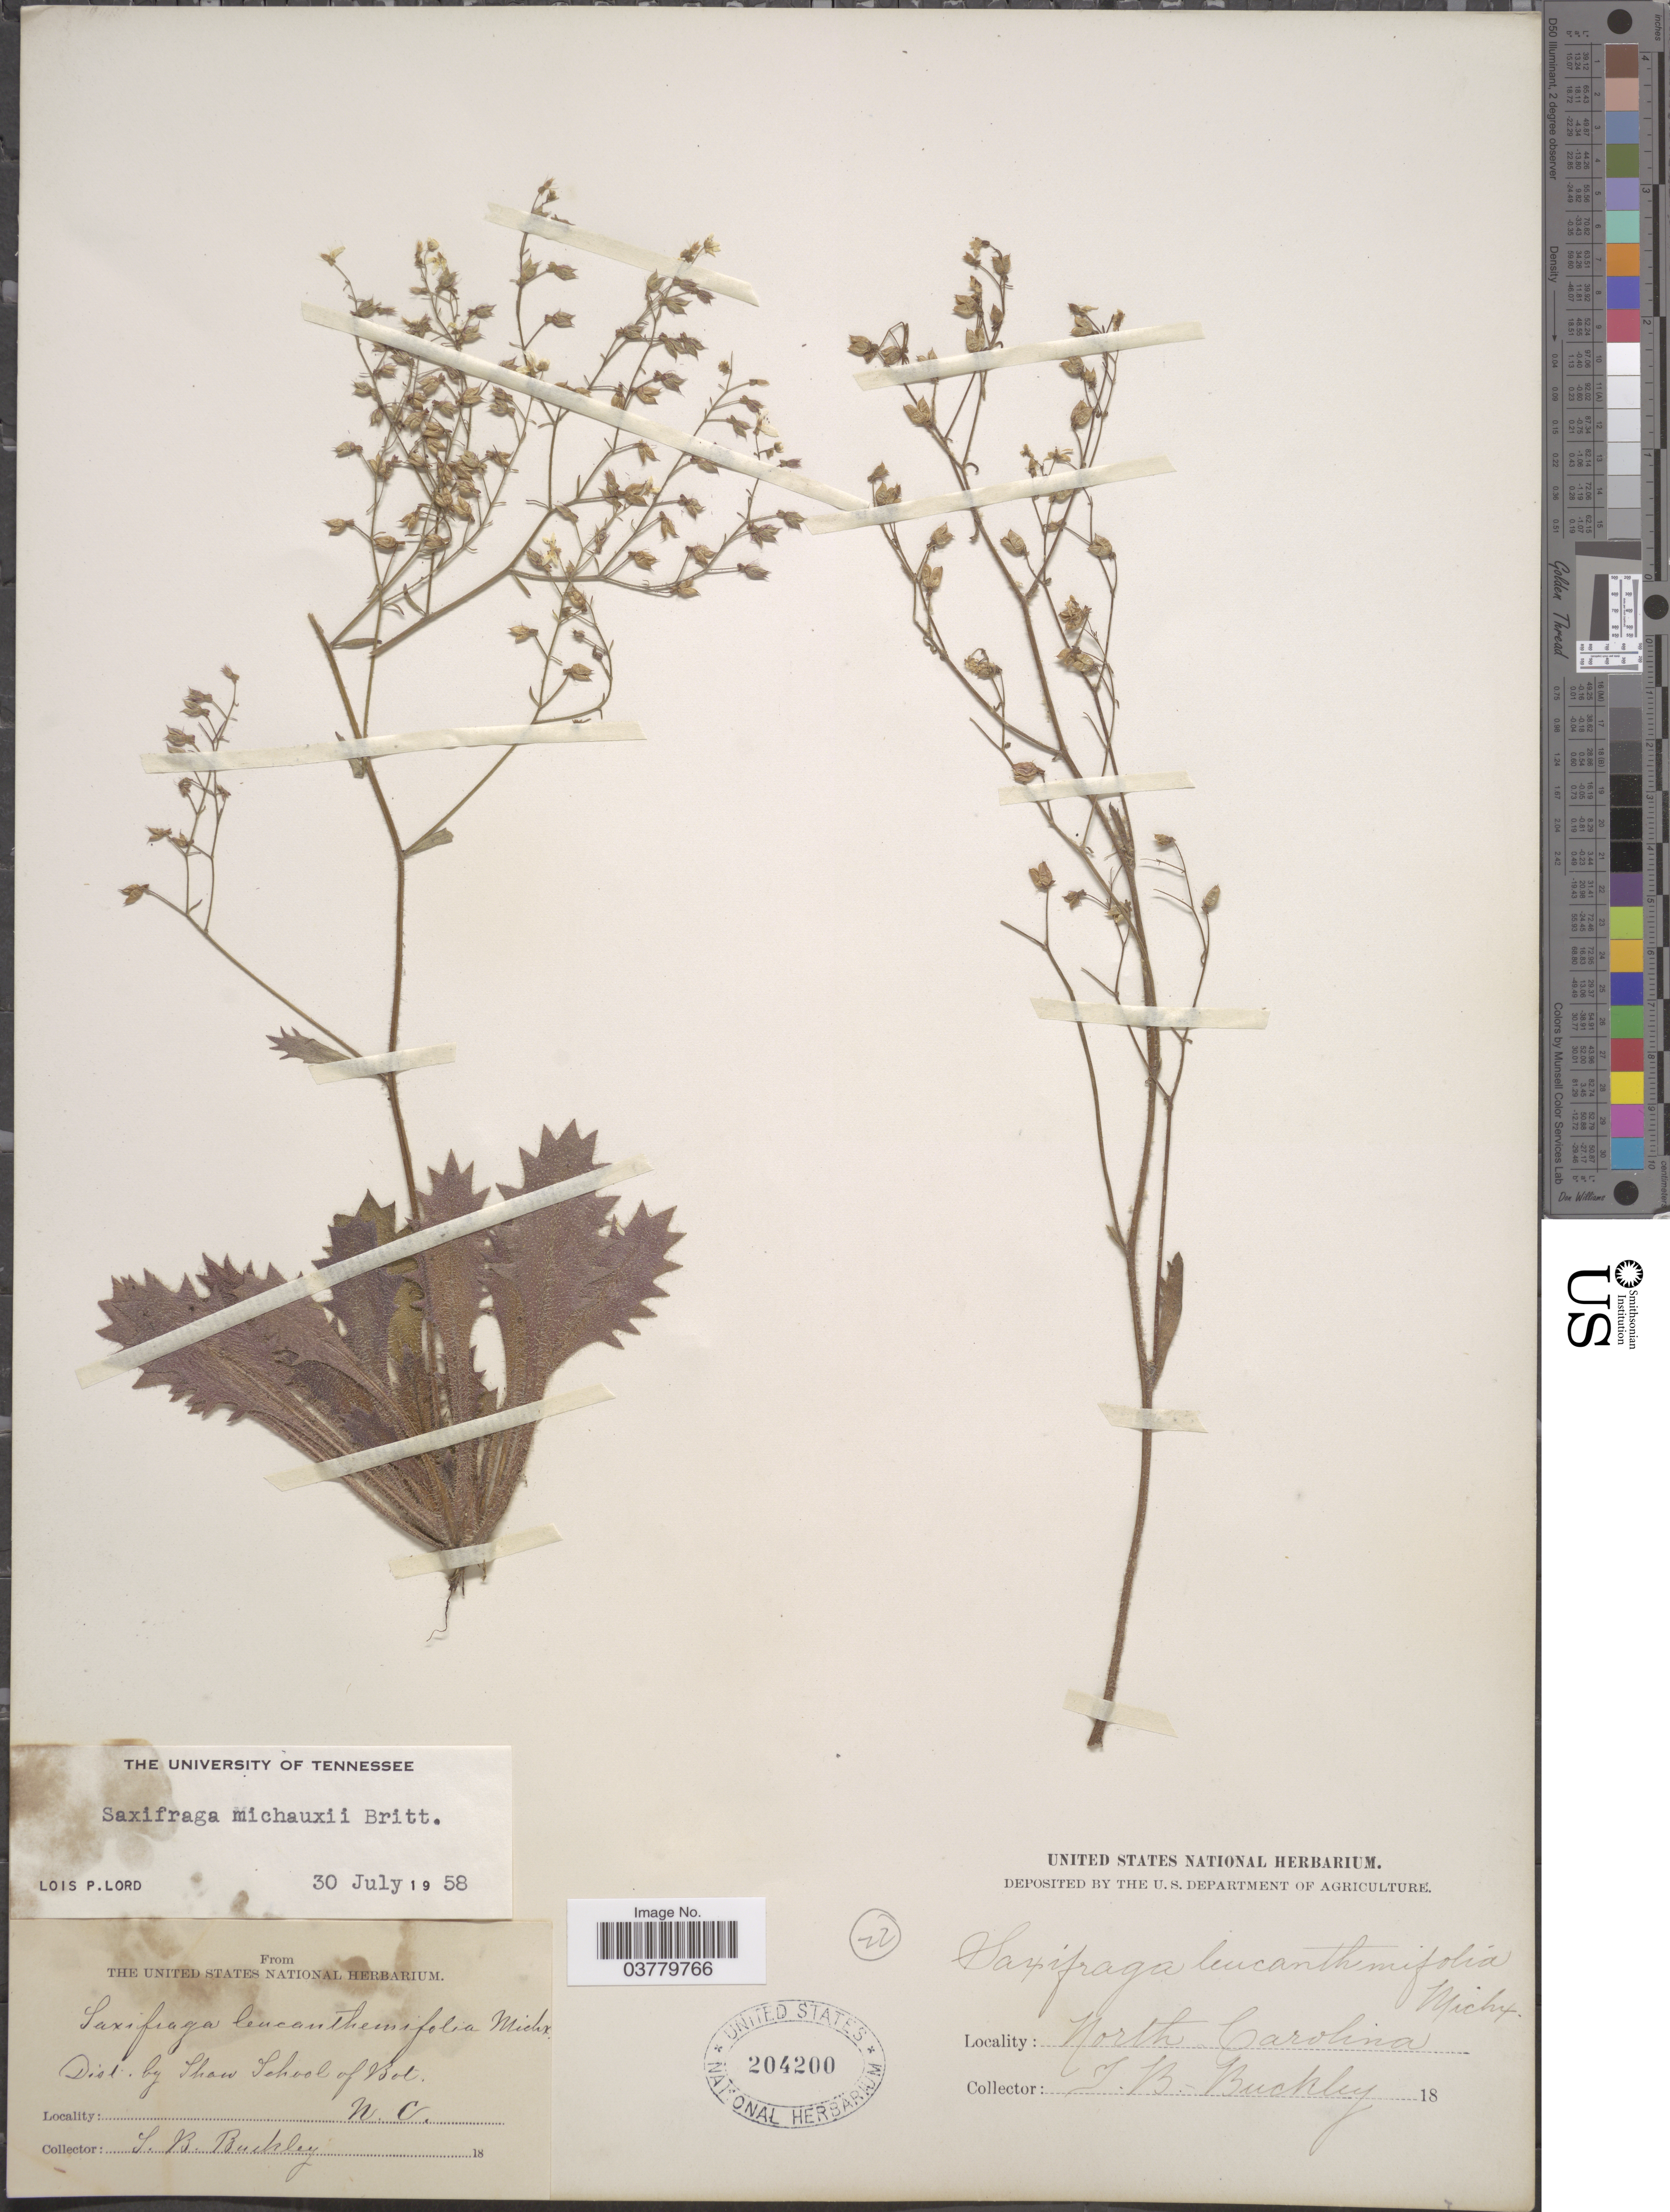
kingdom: Plantae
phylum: Tracheophyta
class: Magnoliopsida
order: Saxifragales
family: Saxifragaceae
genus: Micranthes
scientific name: Micranthes petiolaris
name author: (Raf.) Bush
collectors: S. B. Buckley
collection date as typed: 18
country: United States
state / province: North Carolina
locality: Dist. by Shaw School of Bot.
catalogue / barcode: US 204200